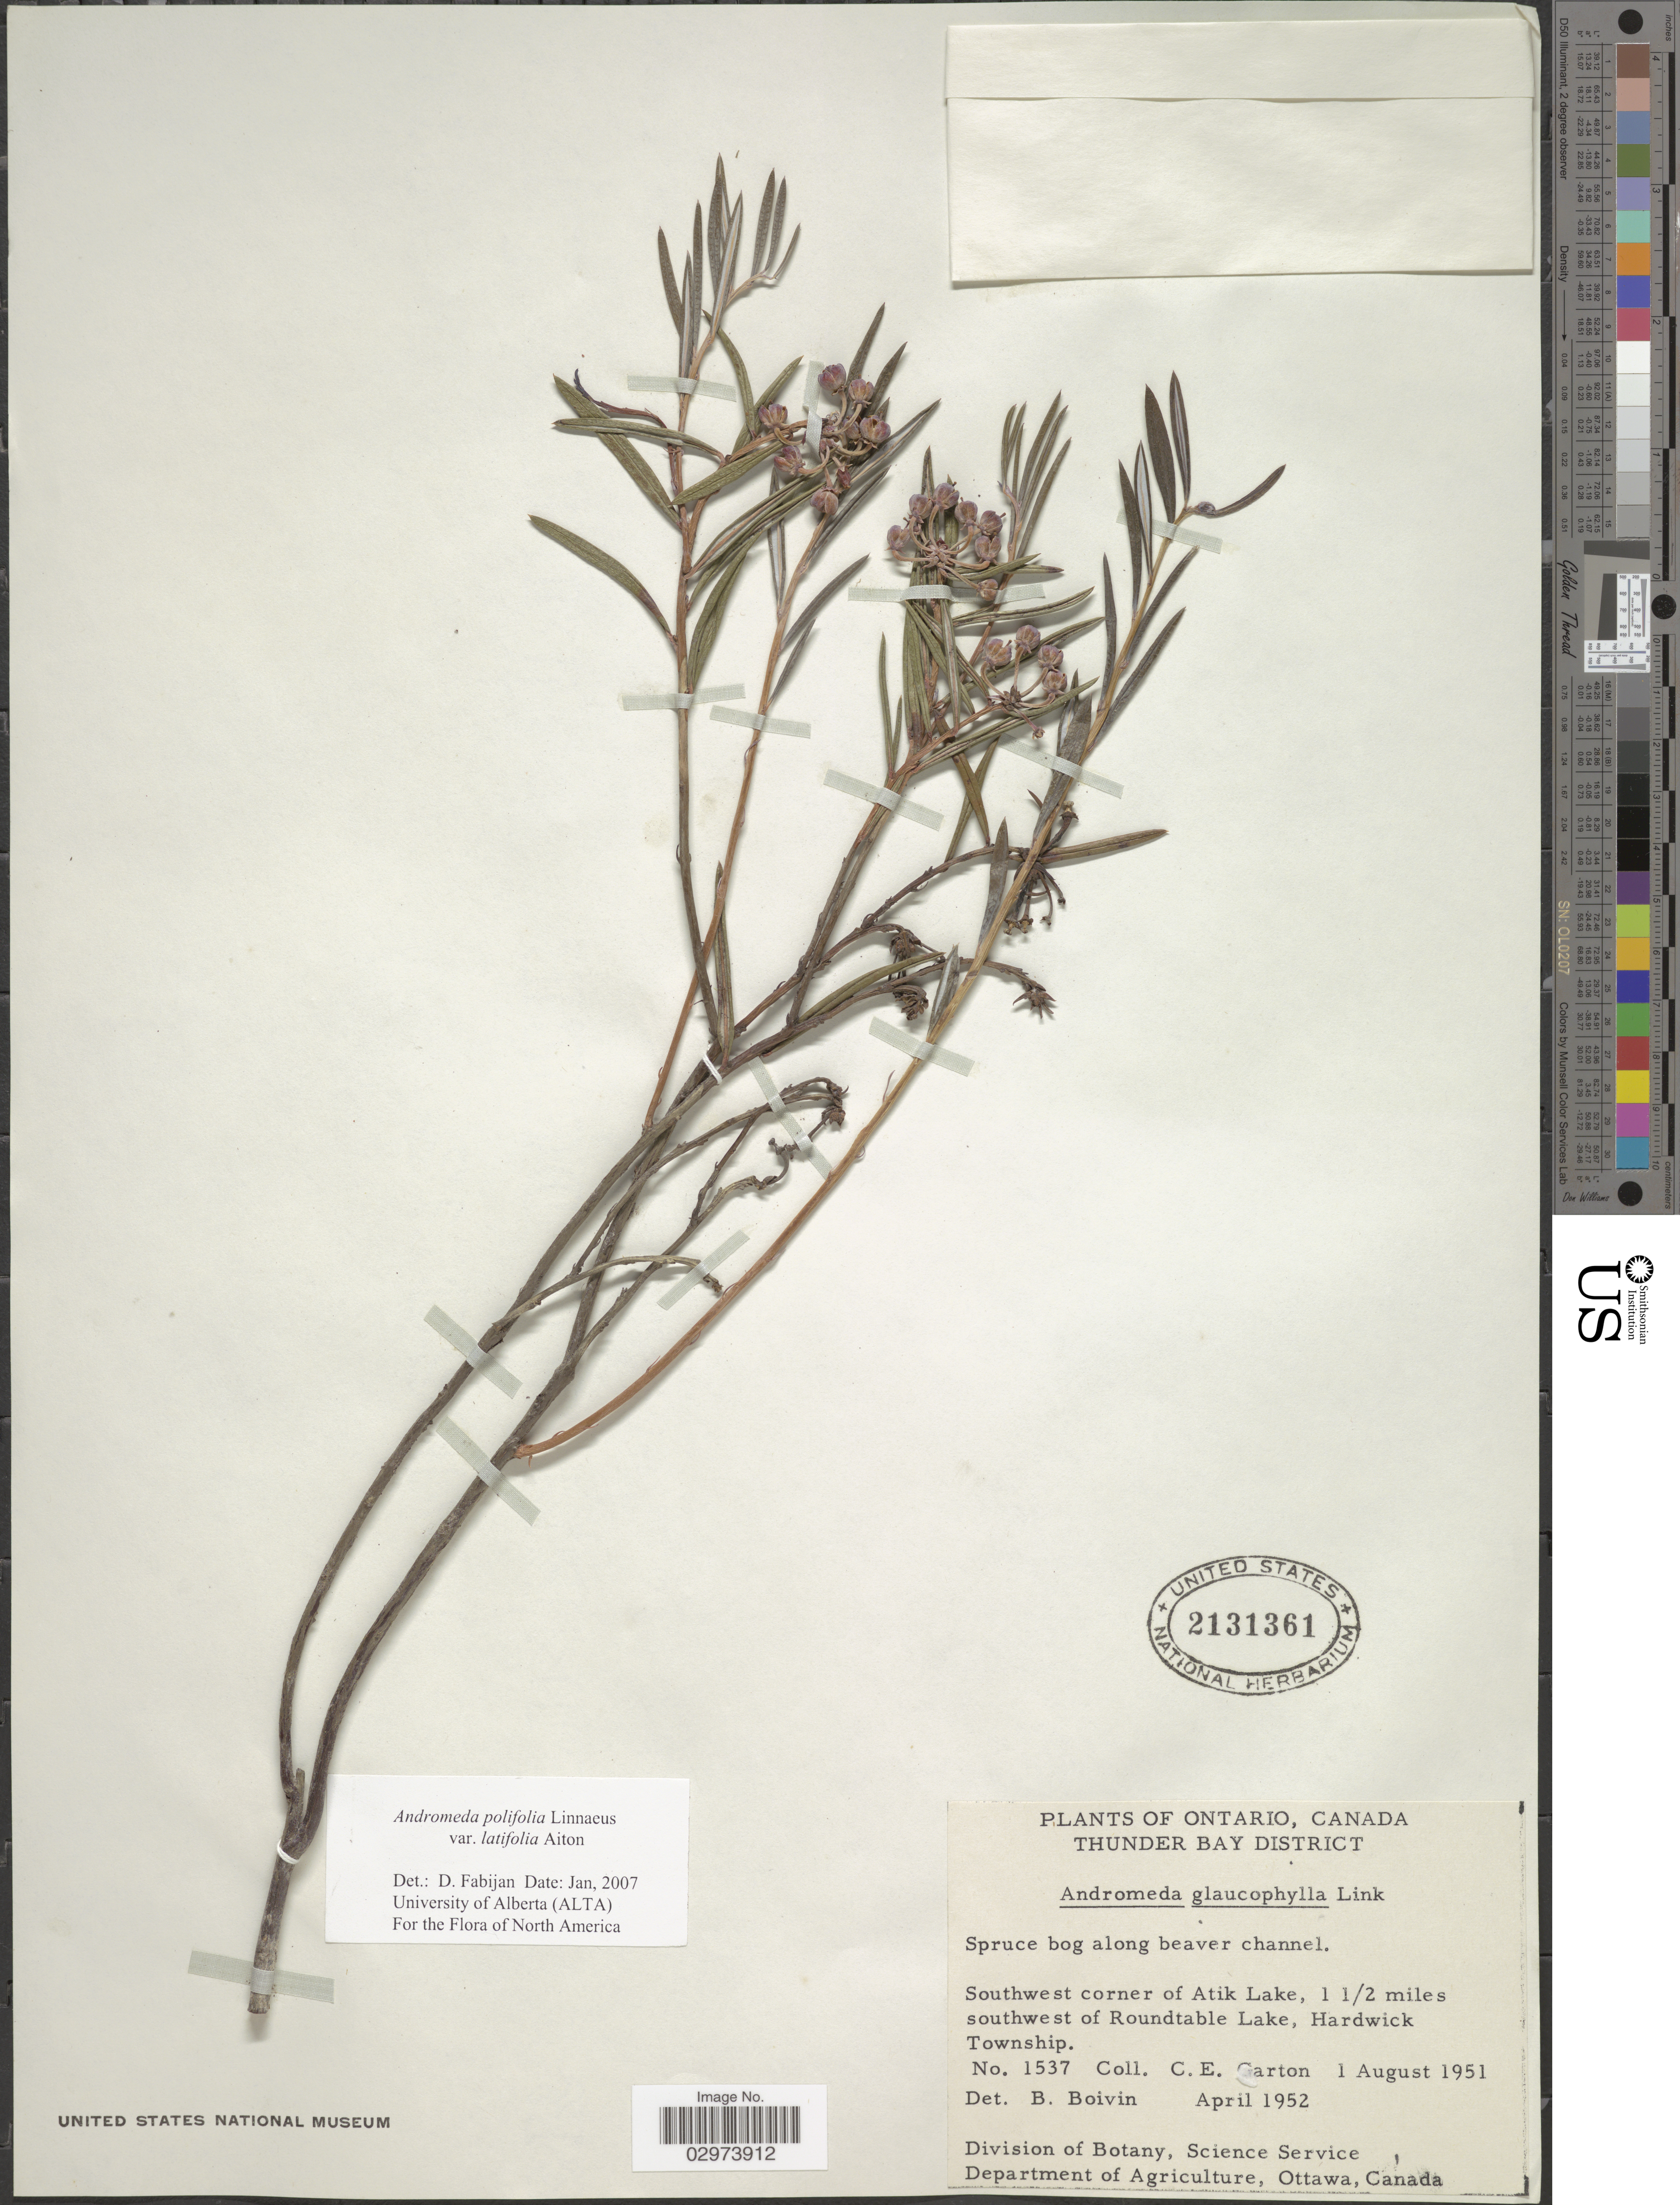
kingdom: Plantae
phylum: Tracheophyta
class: Magnoliopsida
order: Ericales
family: Ericaceae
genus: Andromeda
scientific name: Andromeda polifolia var. latifolia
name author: Aiton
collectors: C. E. Garton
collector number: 1537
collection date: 1951-08-01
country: Canada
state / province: Ontario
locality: Thunder Bay Distrct. Southwest corner of Atik Lake, 1 1/2 miles southwest of Roundtable Lake, Hardwick Township.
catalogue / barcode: US 2131361